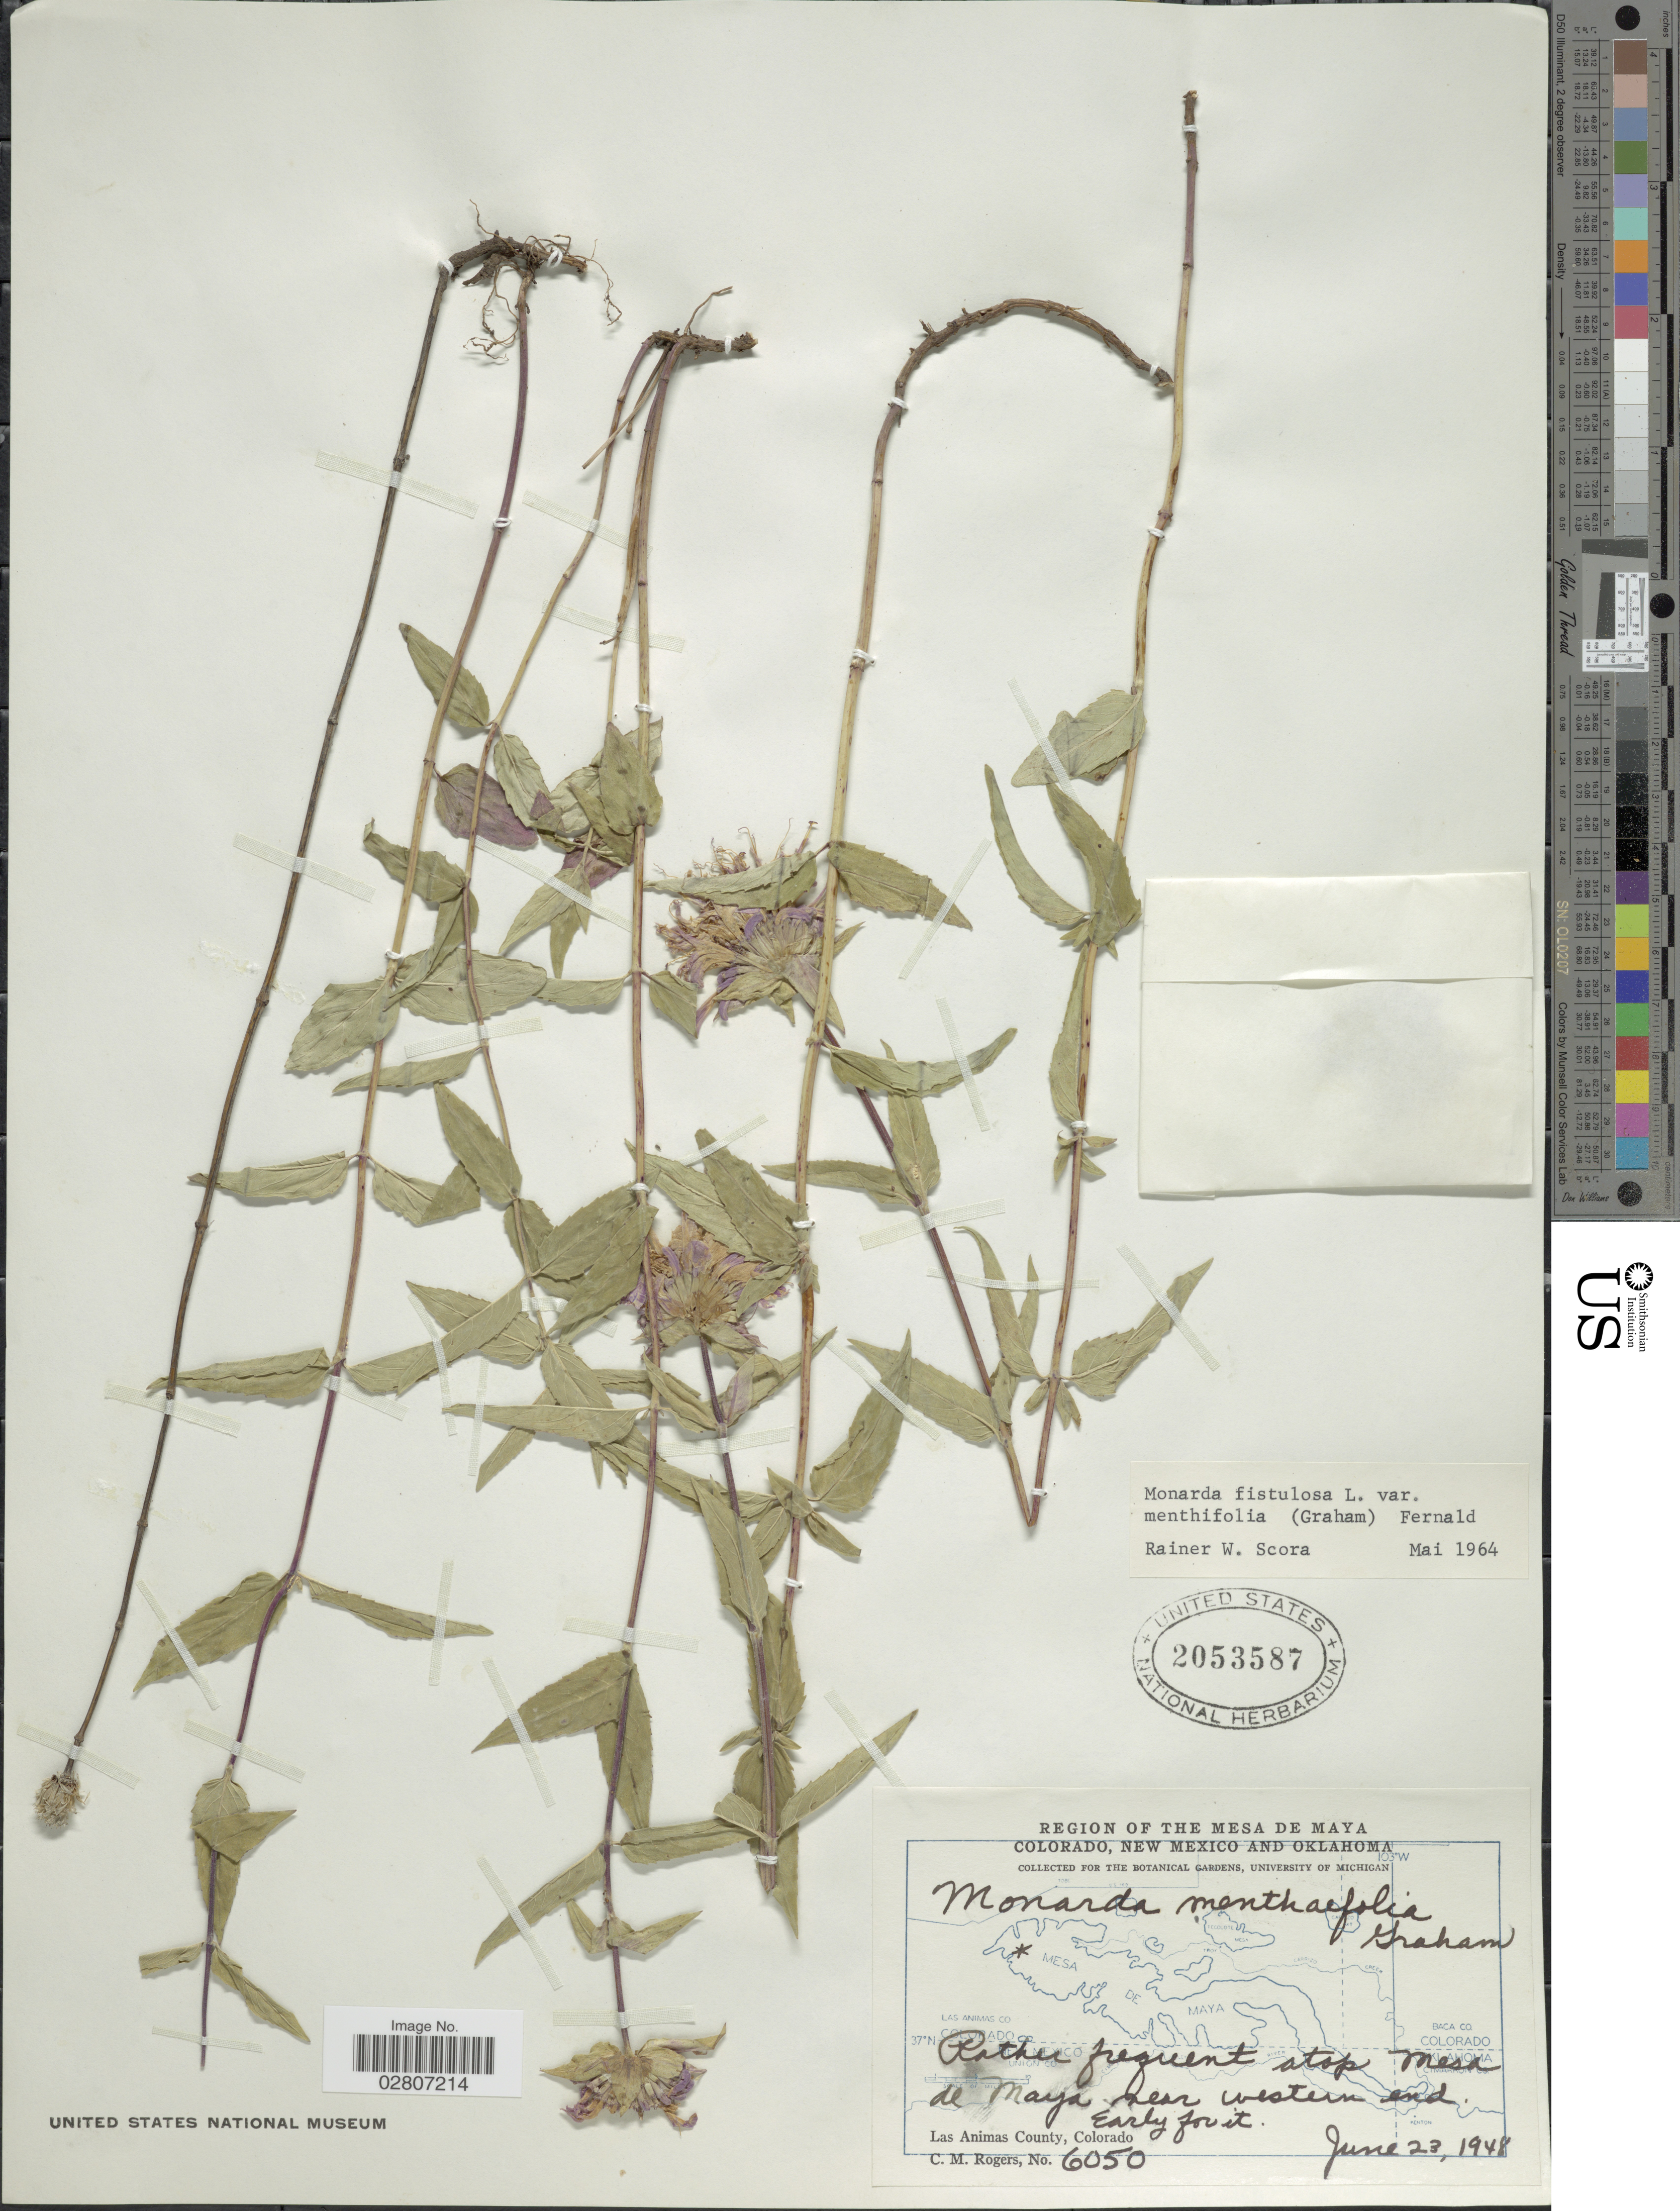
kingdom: Plantae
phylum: Tracheophyta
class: Magnoliopsida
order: Lamiales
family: Lamiaceae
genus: Monarda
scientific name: Monarda fistulosa var. menthifolia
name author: (Graham) Fernald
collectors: C. M. Rogers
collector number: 6050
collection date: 1948-06-23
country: United States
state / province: Colorado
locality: Region of the Mesa de Maya. Rather frequent stop Mesa de Maya near western end. Las Animas County, Colorado.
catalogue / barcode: US 2053587